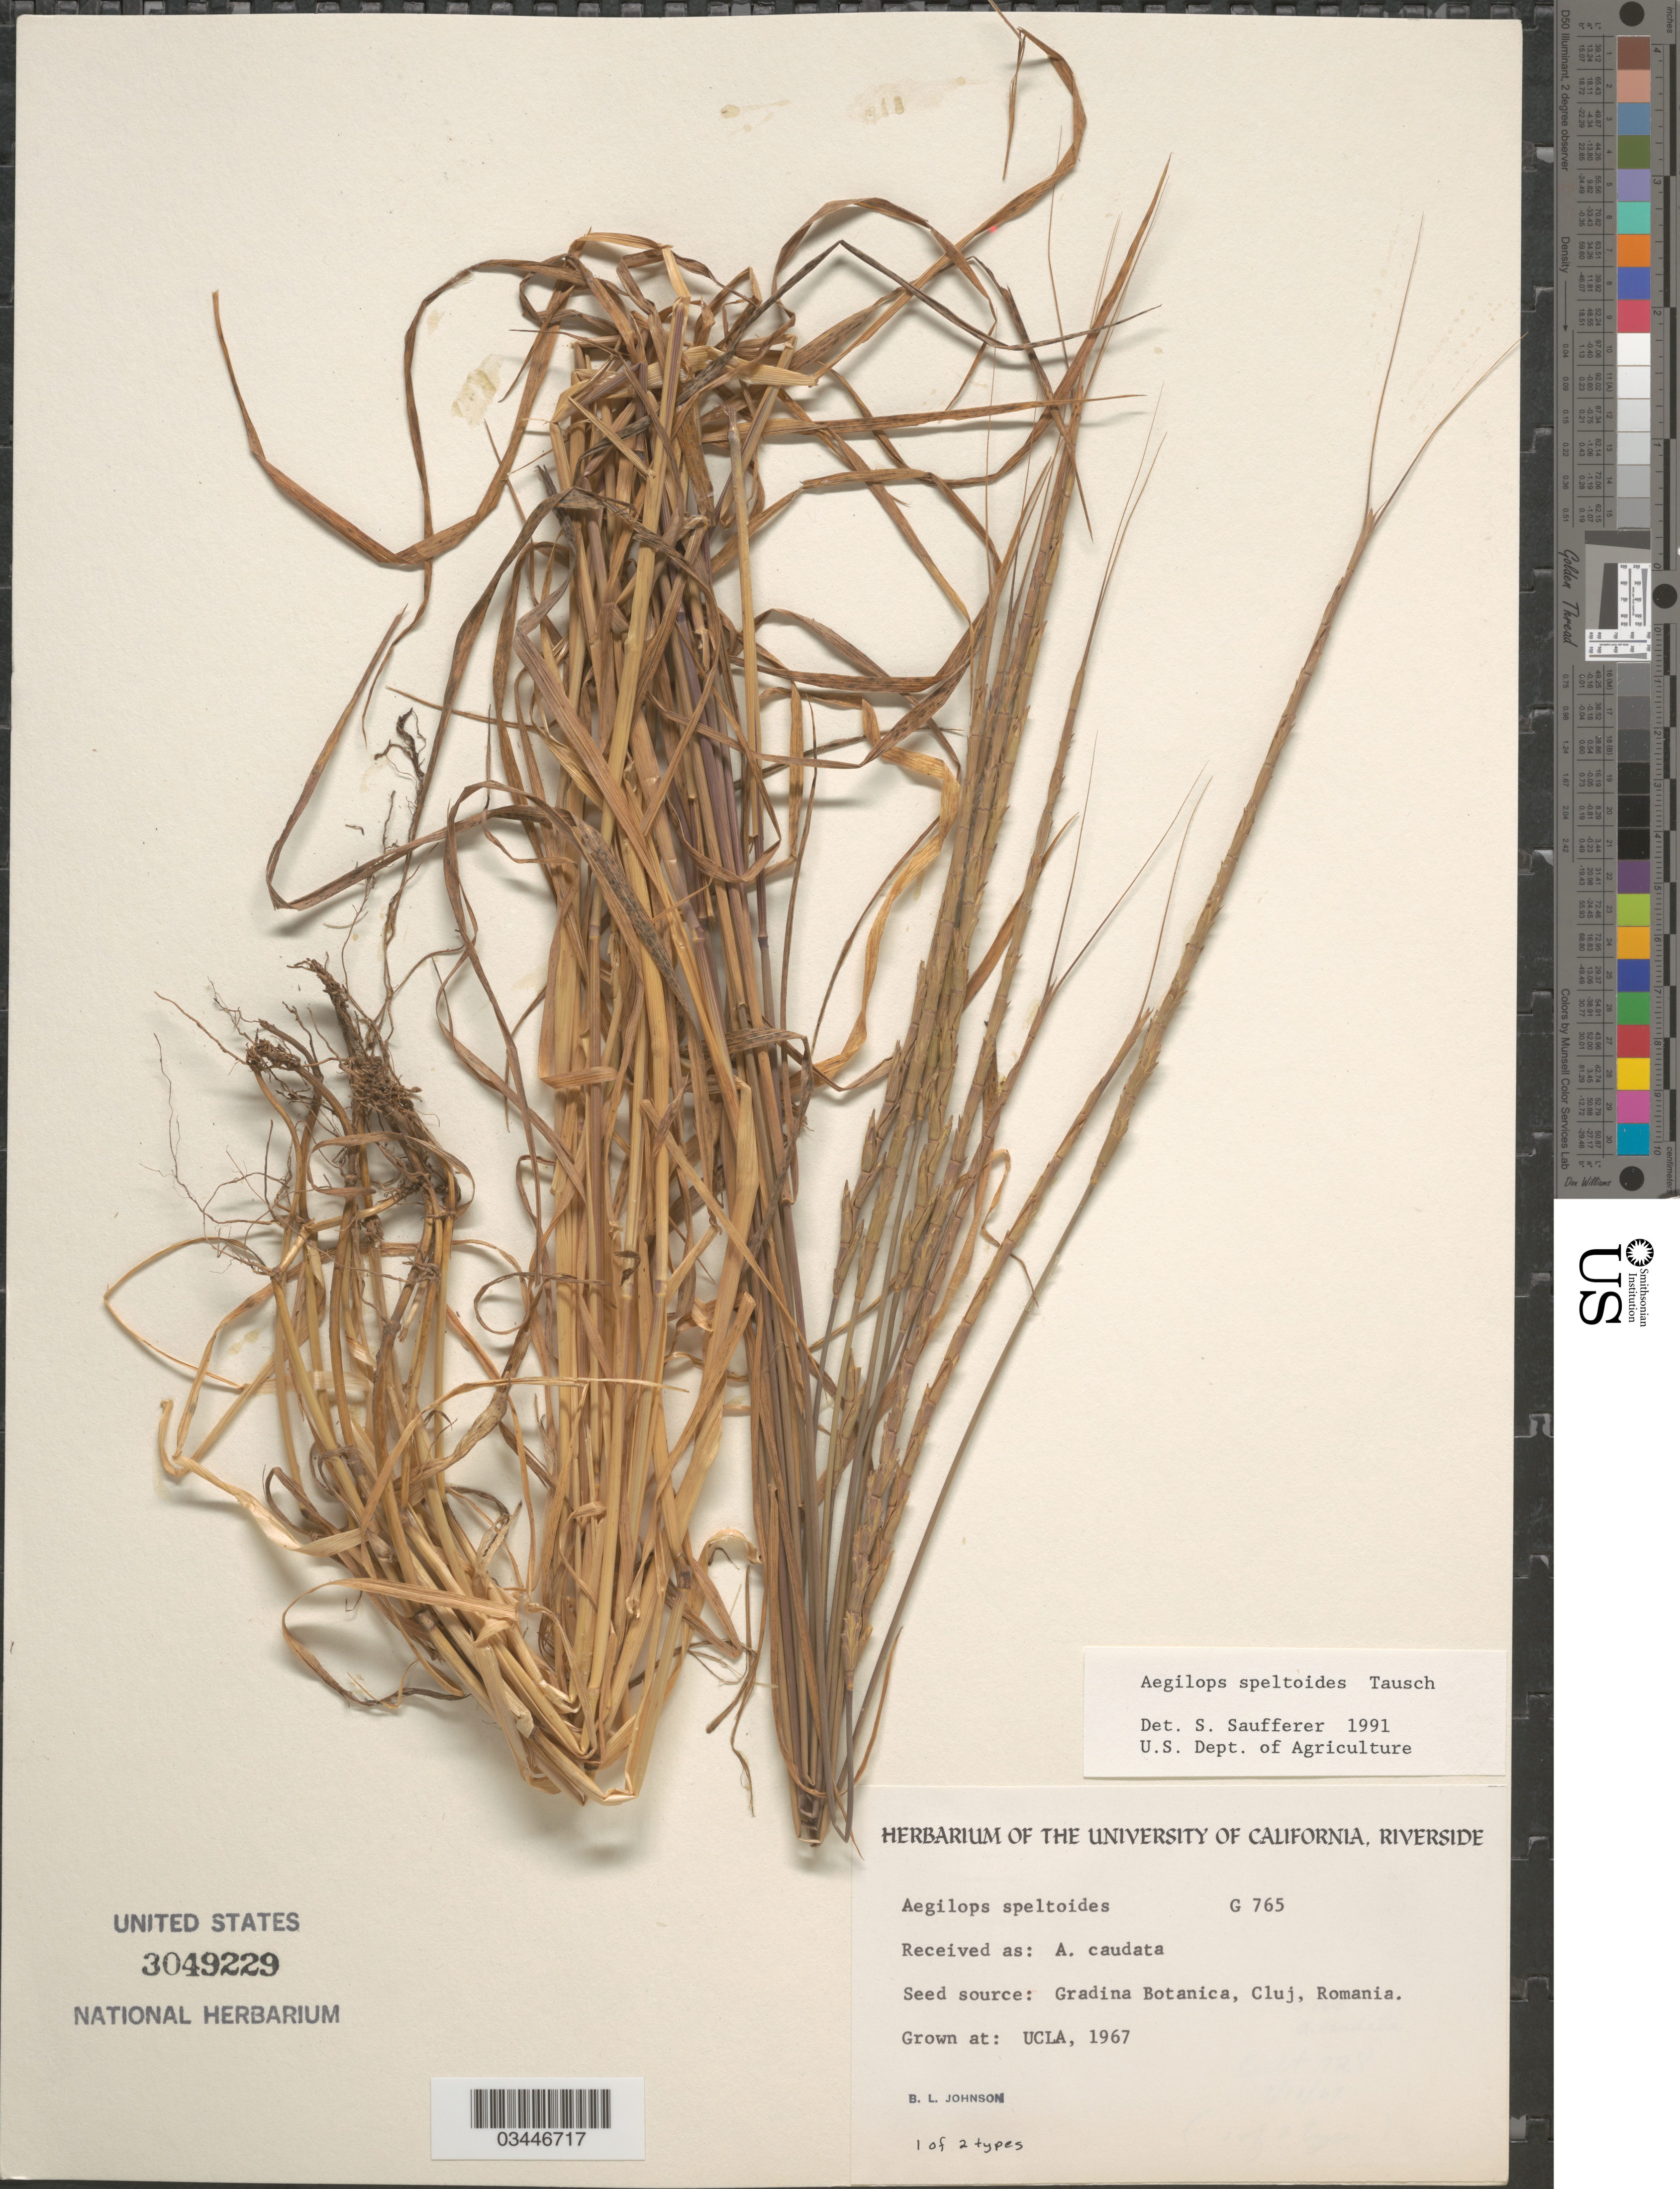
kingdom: Plantae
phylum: Tracheophyta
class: Liliopsida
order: Poales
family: Poaceae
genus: Aegilops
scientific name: Aegilops speltoides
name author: Tausch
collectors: B. Johnson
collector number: G765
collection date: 1967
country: United States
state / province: California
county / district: Los Angeles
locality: UCLA.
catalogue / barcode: US 3049229